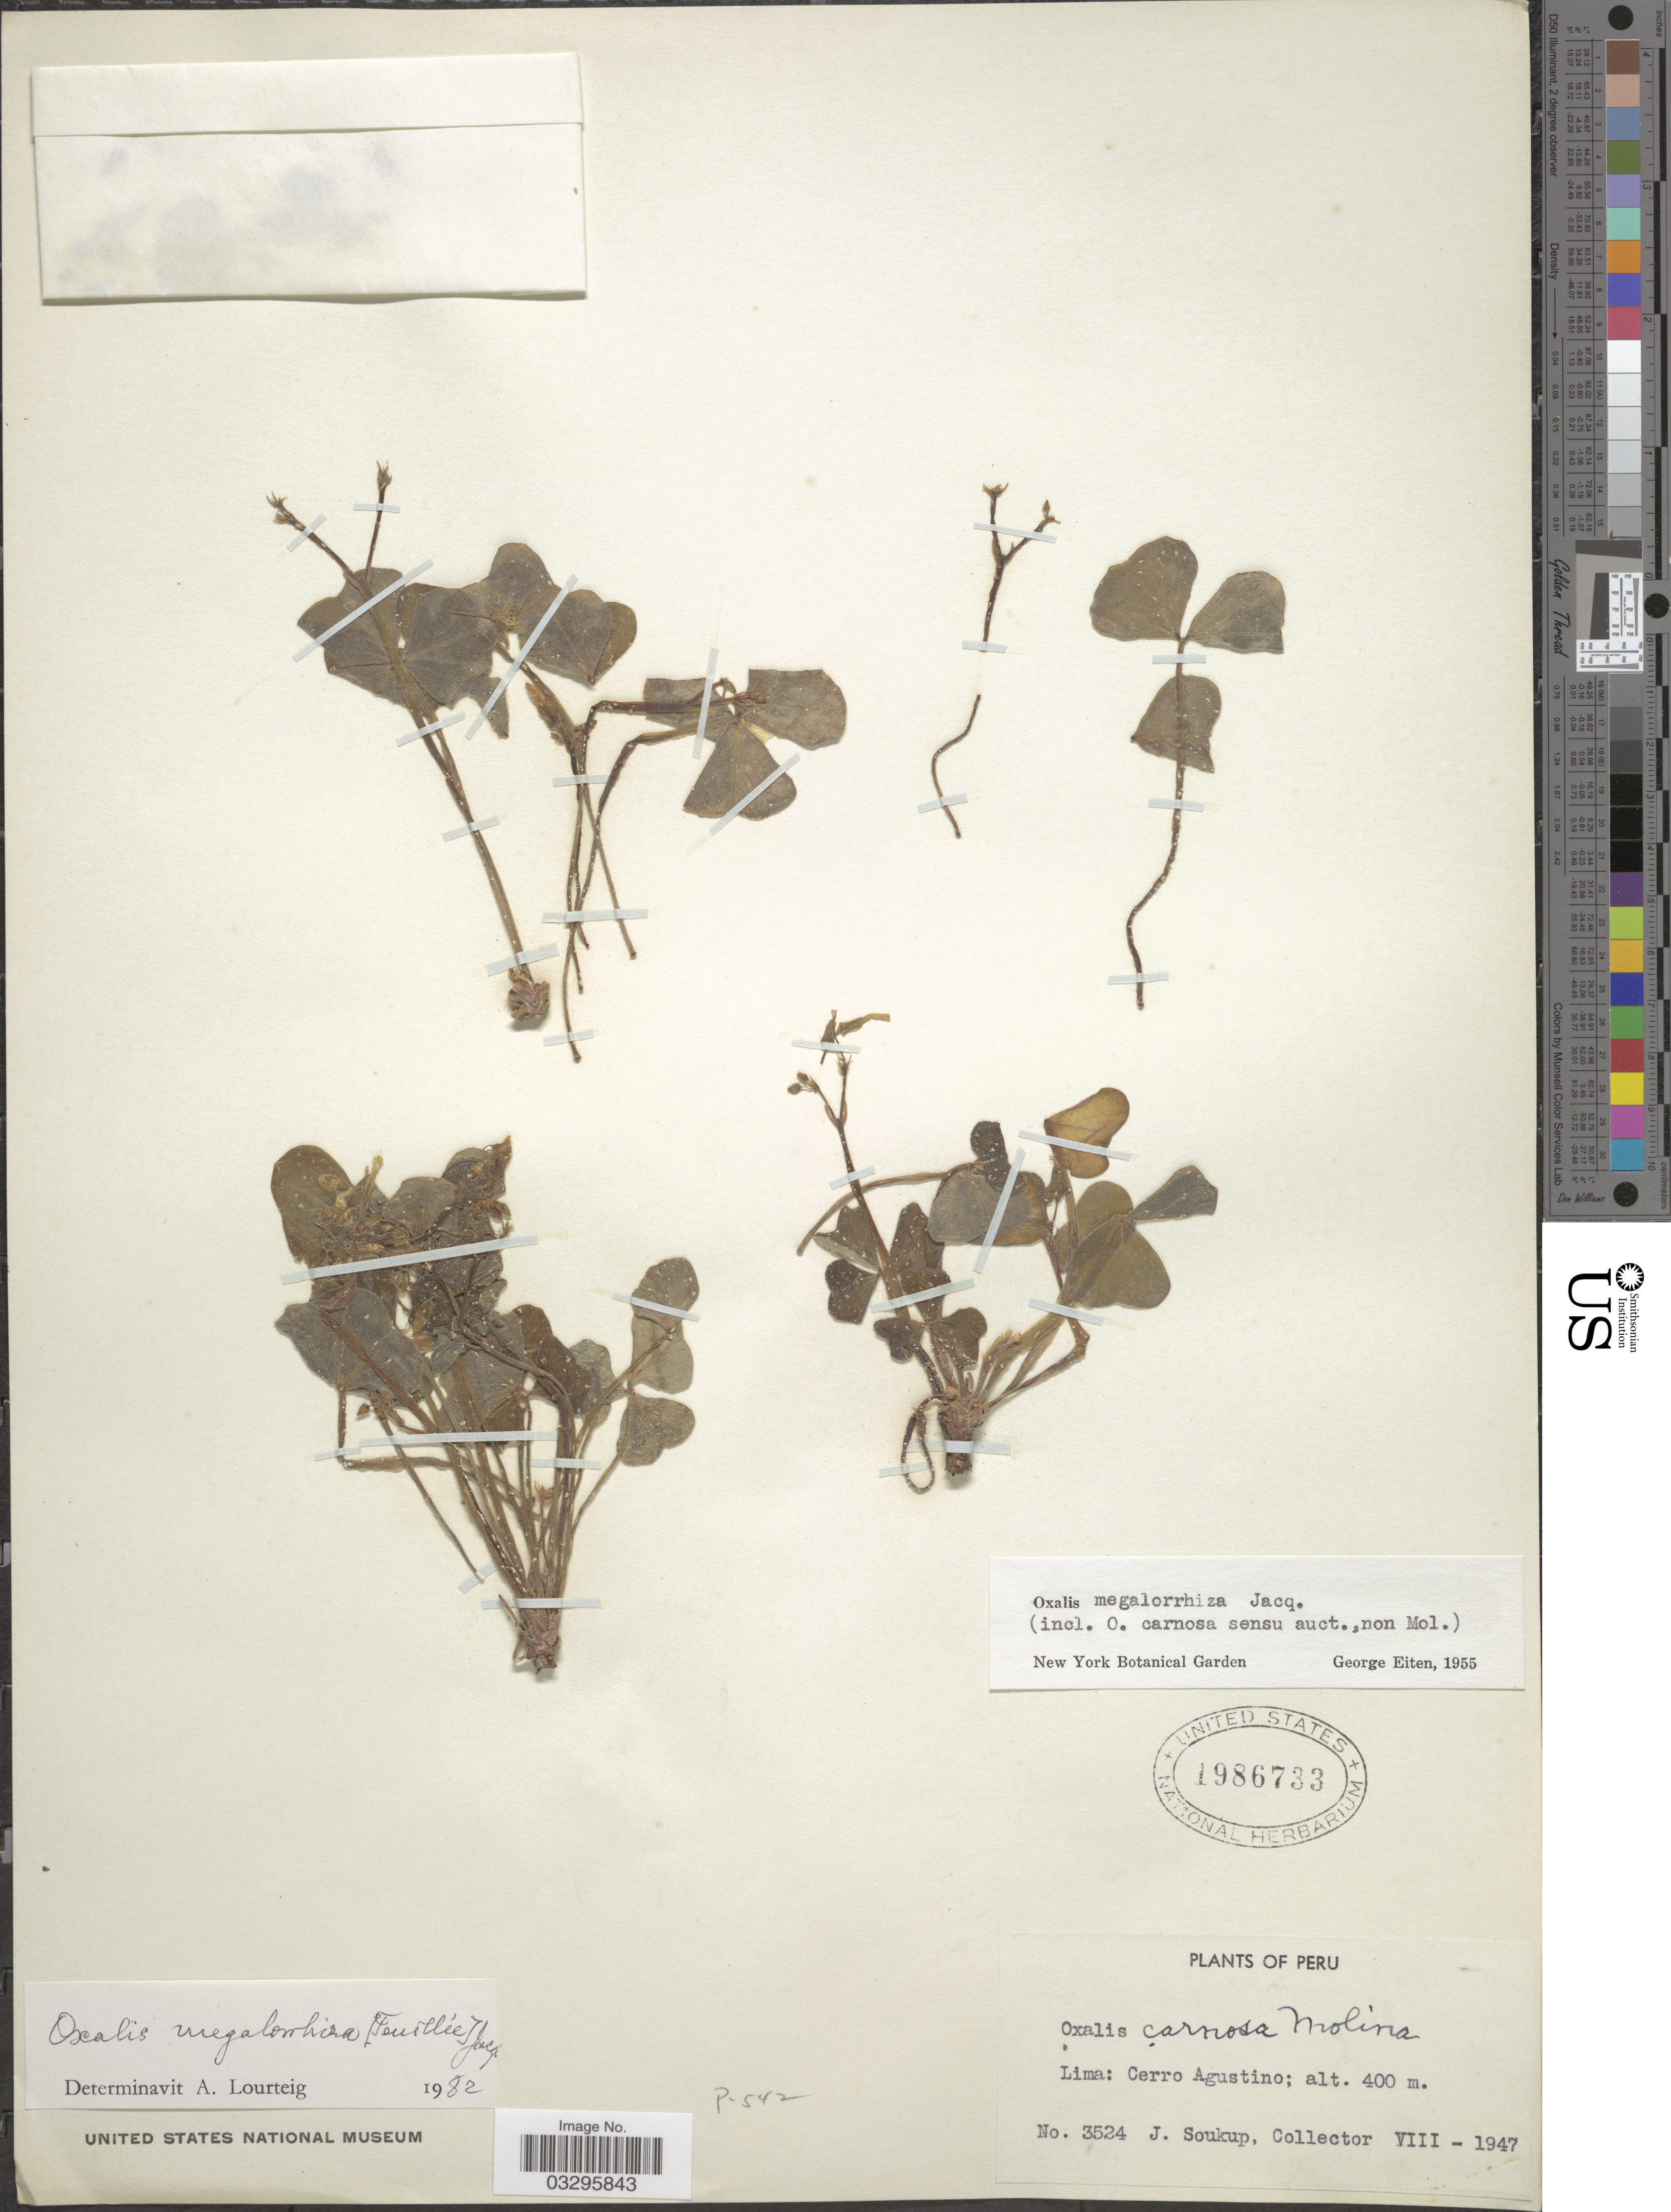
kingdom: Plantae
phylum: Tracheophyta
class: Magnoliopsida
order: Oxalidales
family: Oxalidaceae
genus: Oxalis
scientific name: Oxalis megalorrhiza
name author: Jacq.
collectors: J. Soukup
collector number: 3524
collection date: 1947-08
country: Peru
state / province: Lima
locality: Cerro Agustino.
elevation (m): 400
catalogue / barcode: US 1986733